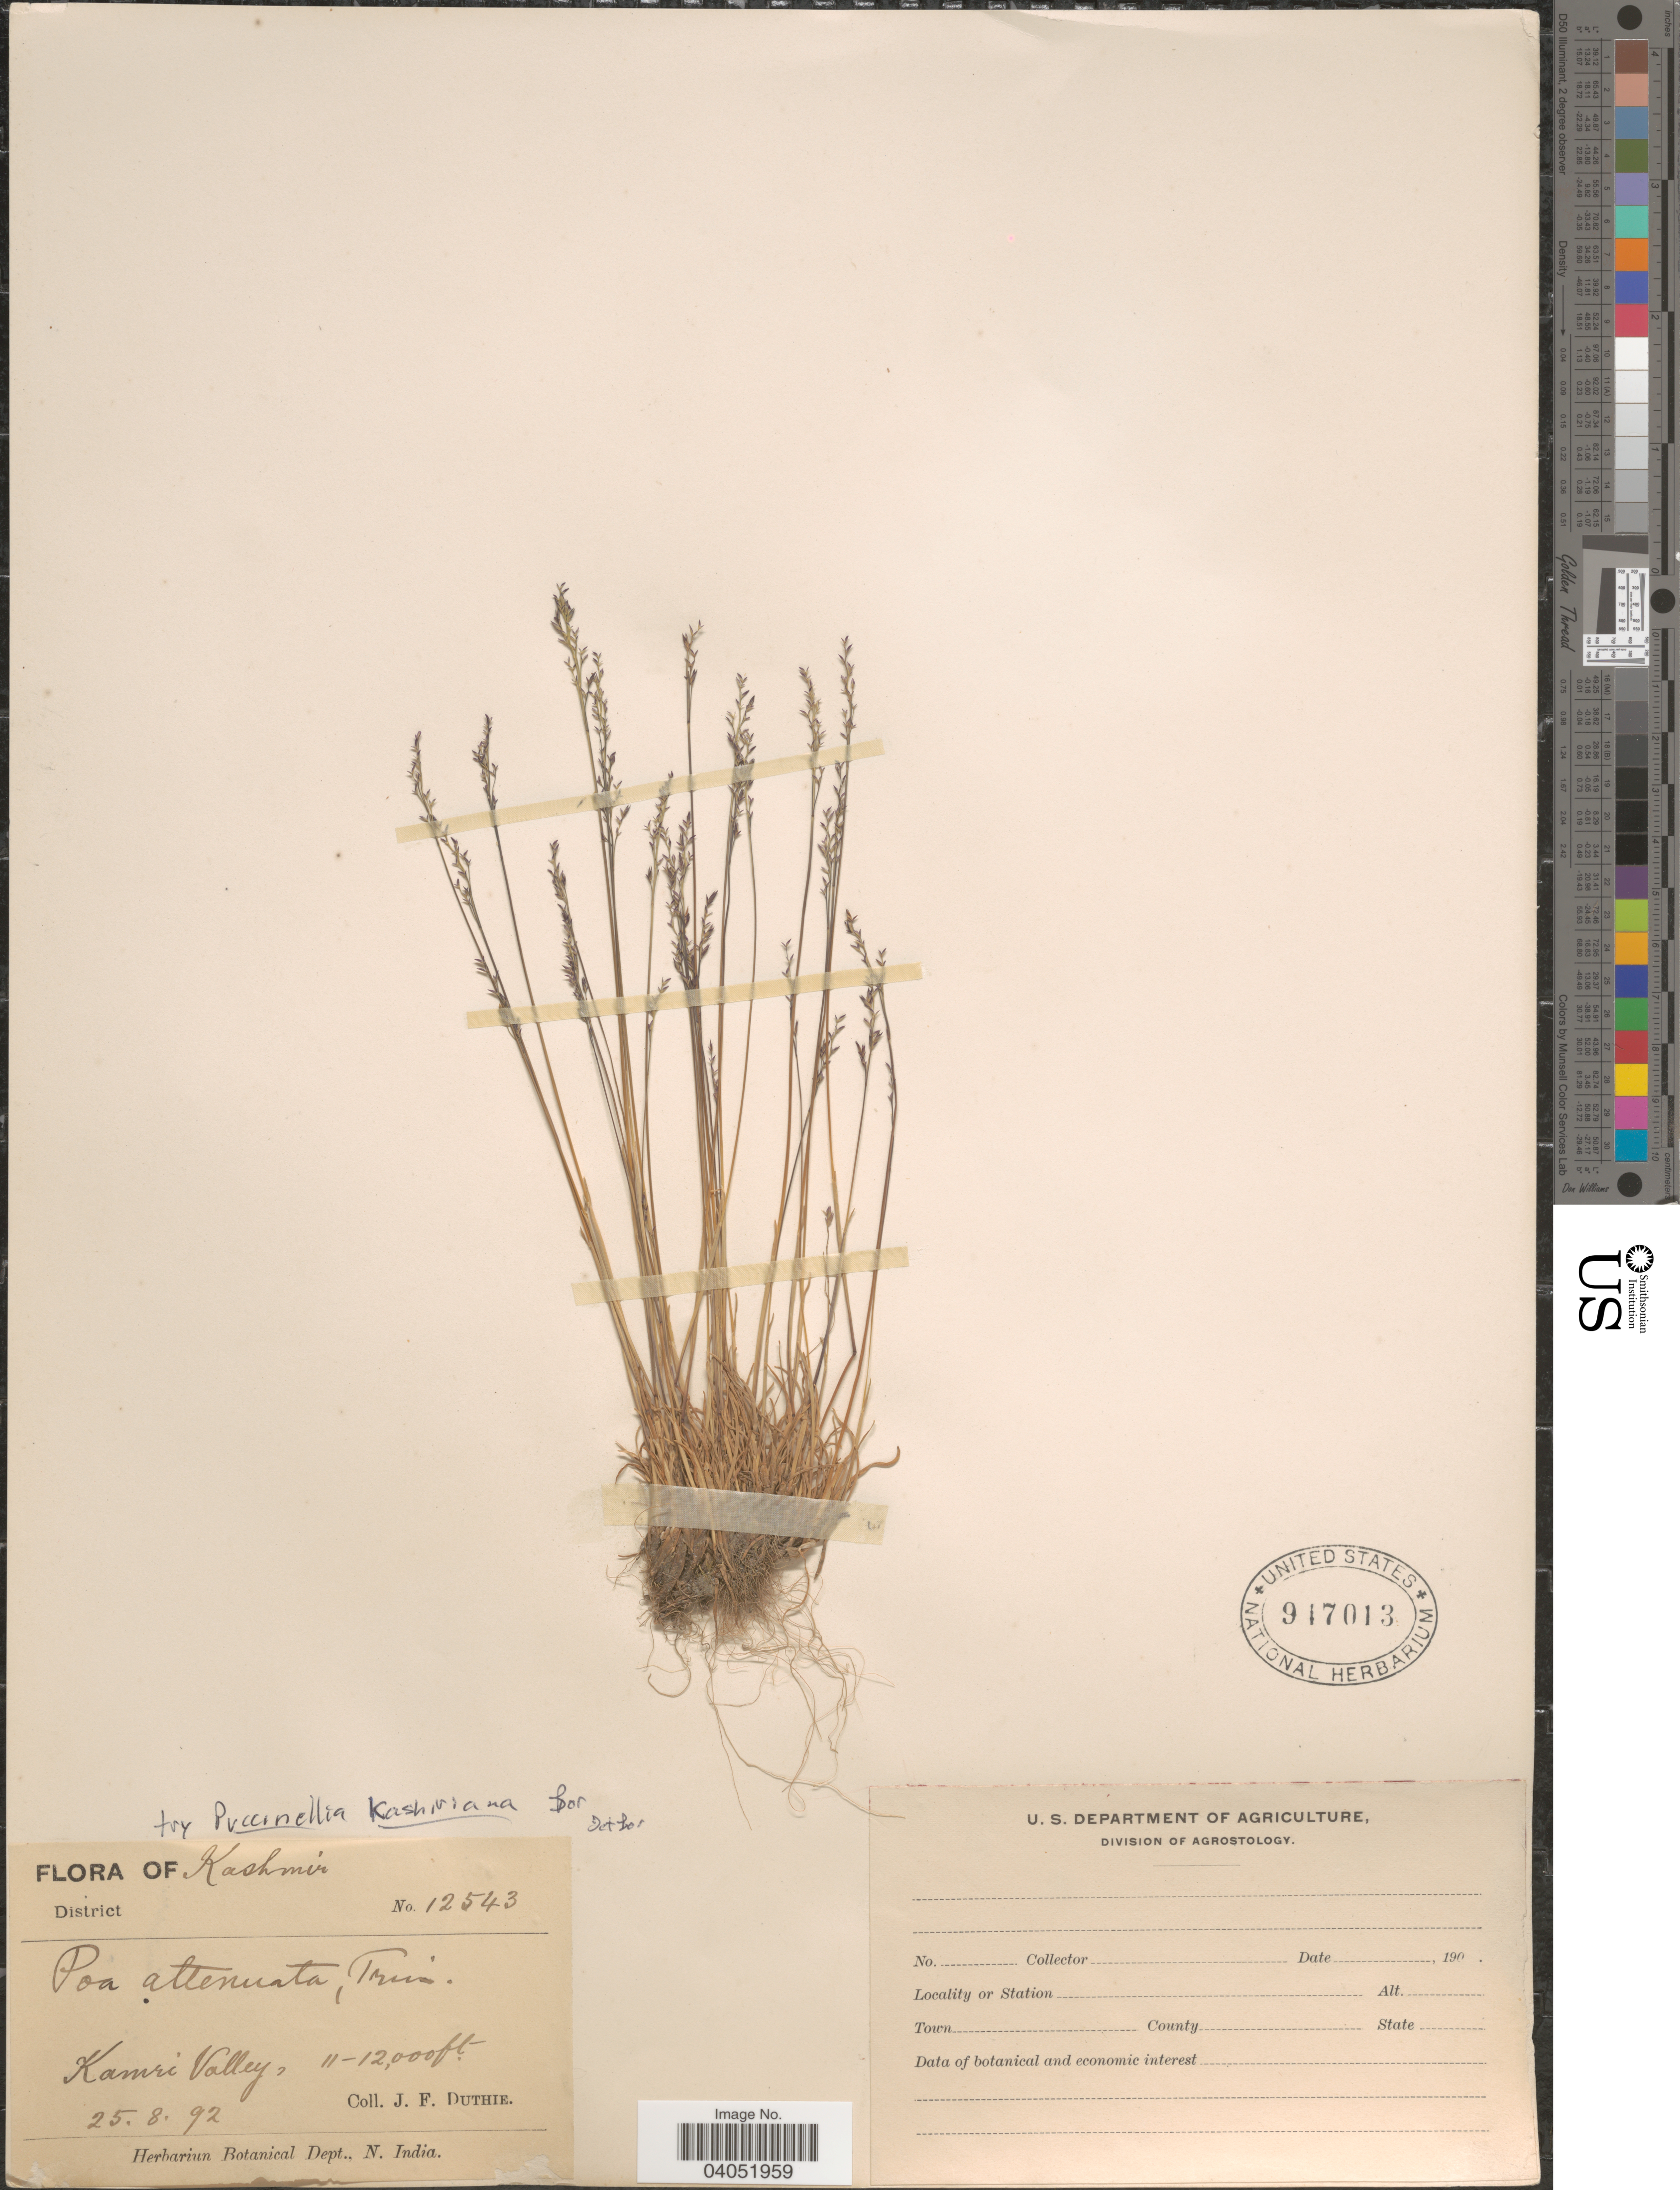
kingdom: Plantae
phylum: Tracheophyta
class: Liliopsida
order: Poales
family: Poaceae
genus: Puccinellia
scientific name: Puccinellia kashmiriana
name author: Bor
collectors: J. F. Duthie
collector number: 12543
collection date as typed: Transcribed d/m/y: 25/8/92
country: India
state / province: Jammu and Kashmir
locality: Kashmir. Kamri Valley.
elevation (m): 3353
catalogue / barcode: US 917013